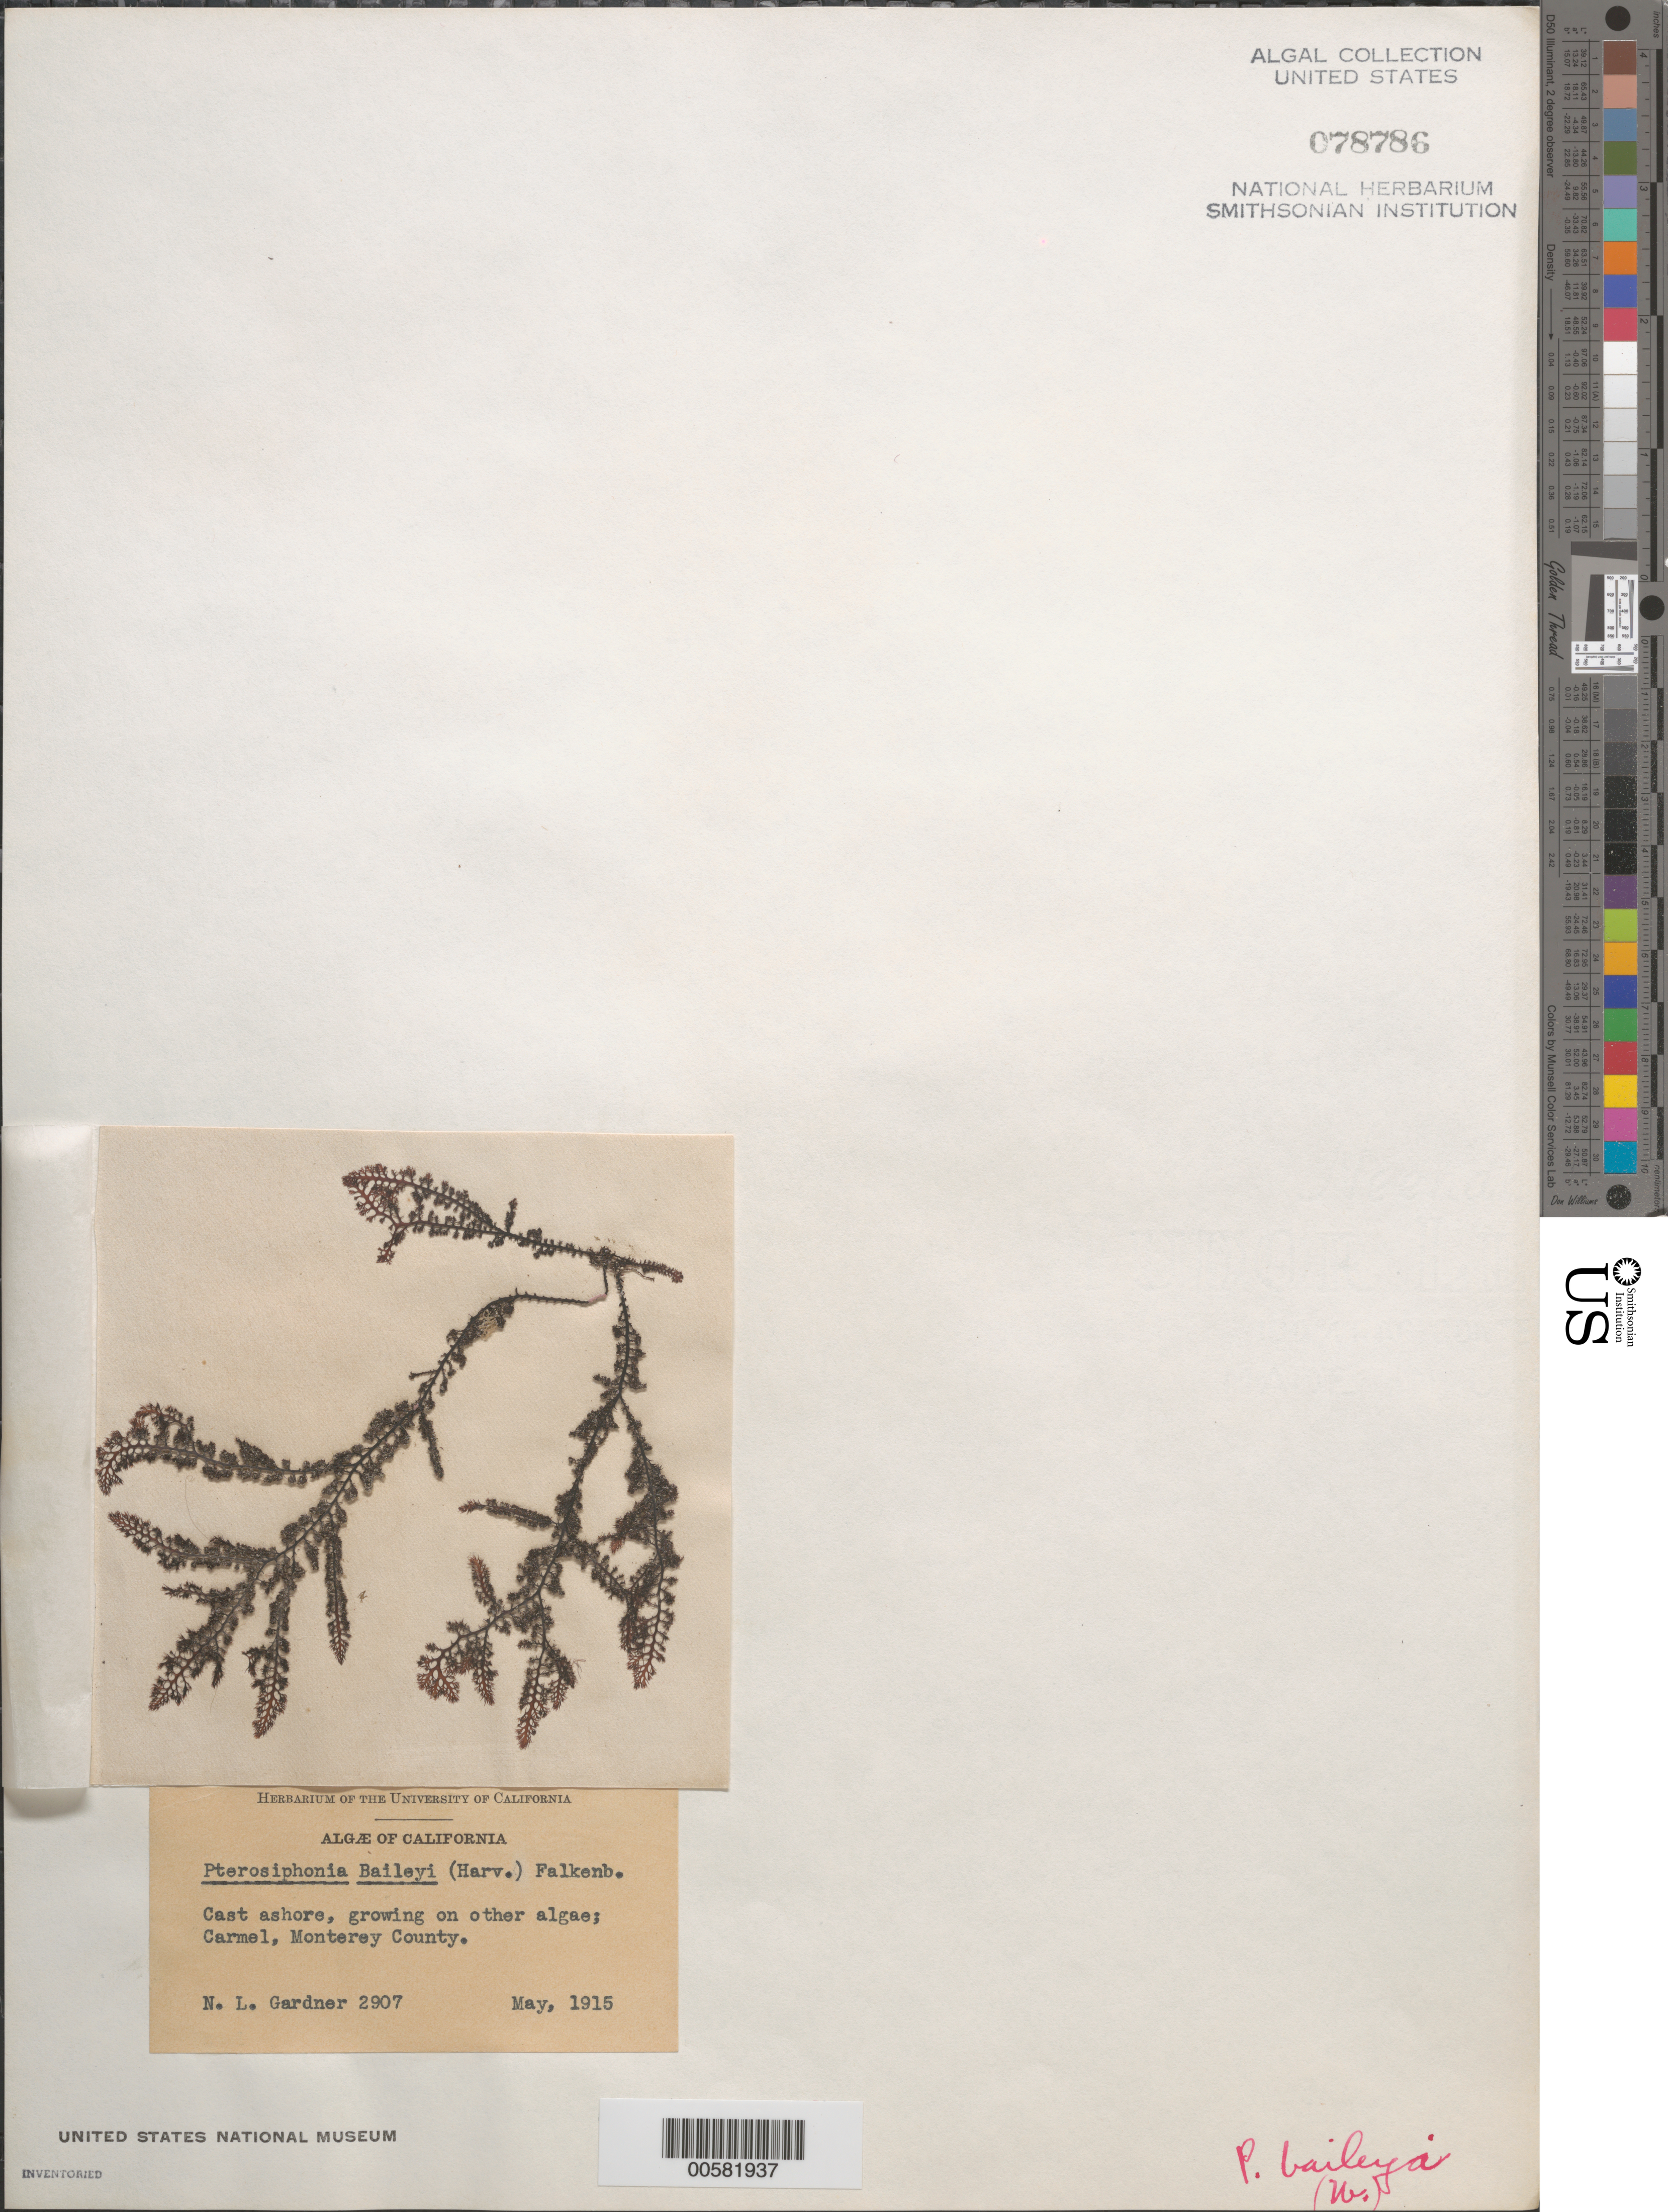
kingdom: Plantae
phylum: Rhodophyta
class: Florideophyceae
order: Ceramiales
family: Rhodomelaceae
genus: Symphyocladiella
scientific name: Symphyocladiella baileyi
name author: (Harvey) D.E.Bustamante et al.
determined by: Algae name updating Project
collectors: N. Gardner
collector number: NLG 2907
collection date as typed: May 1915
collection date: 1915-05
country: United States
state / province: California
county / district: Monterey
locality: Carmel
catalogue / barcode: US 78786